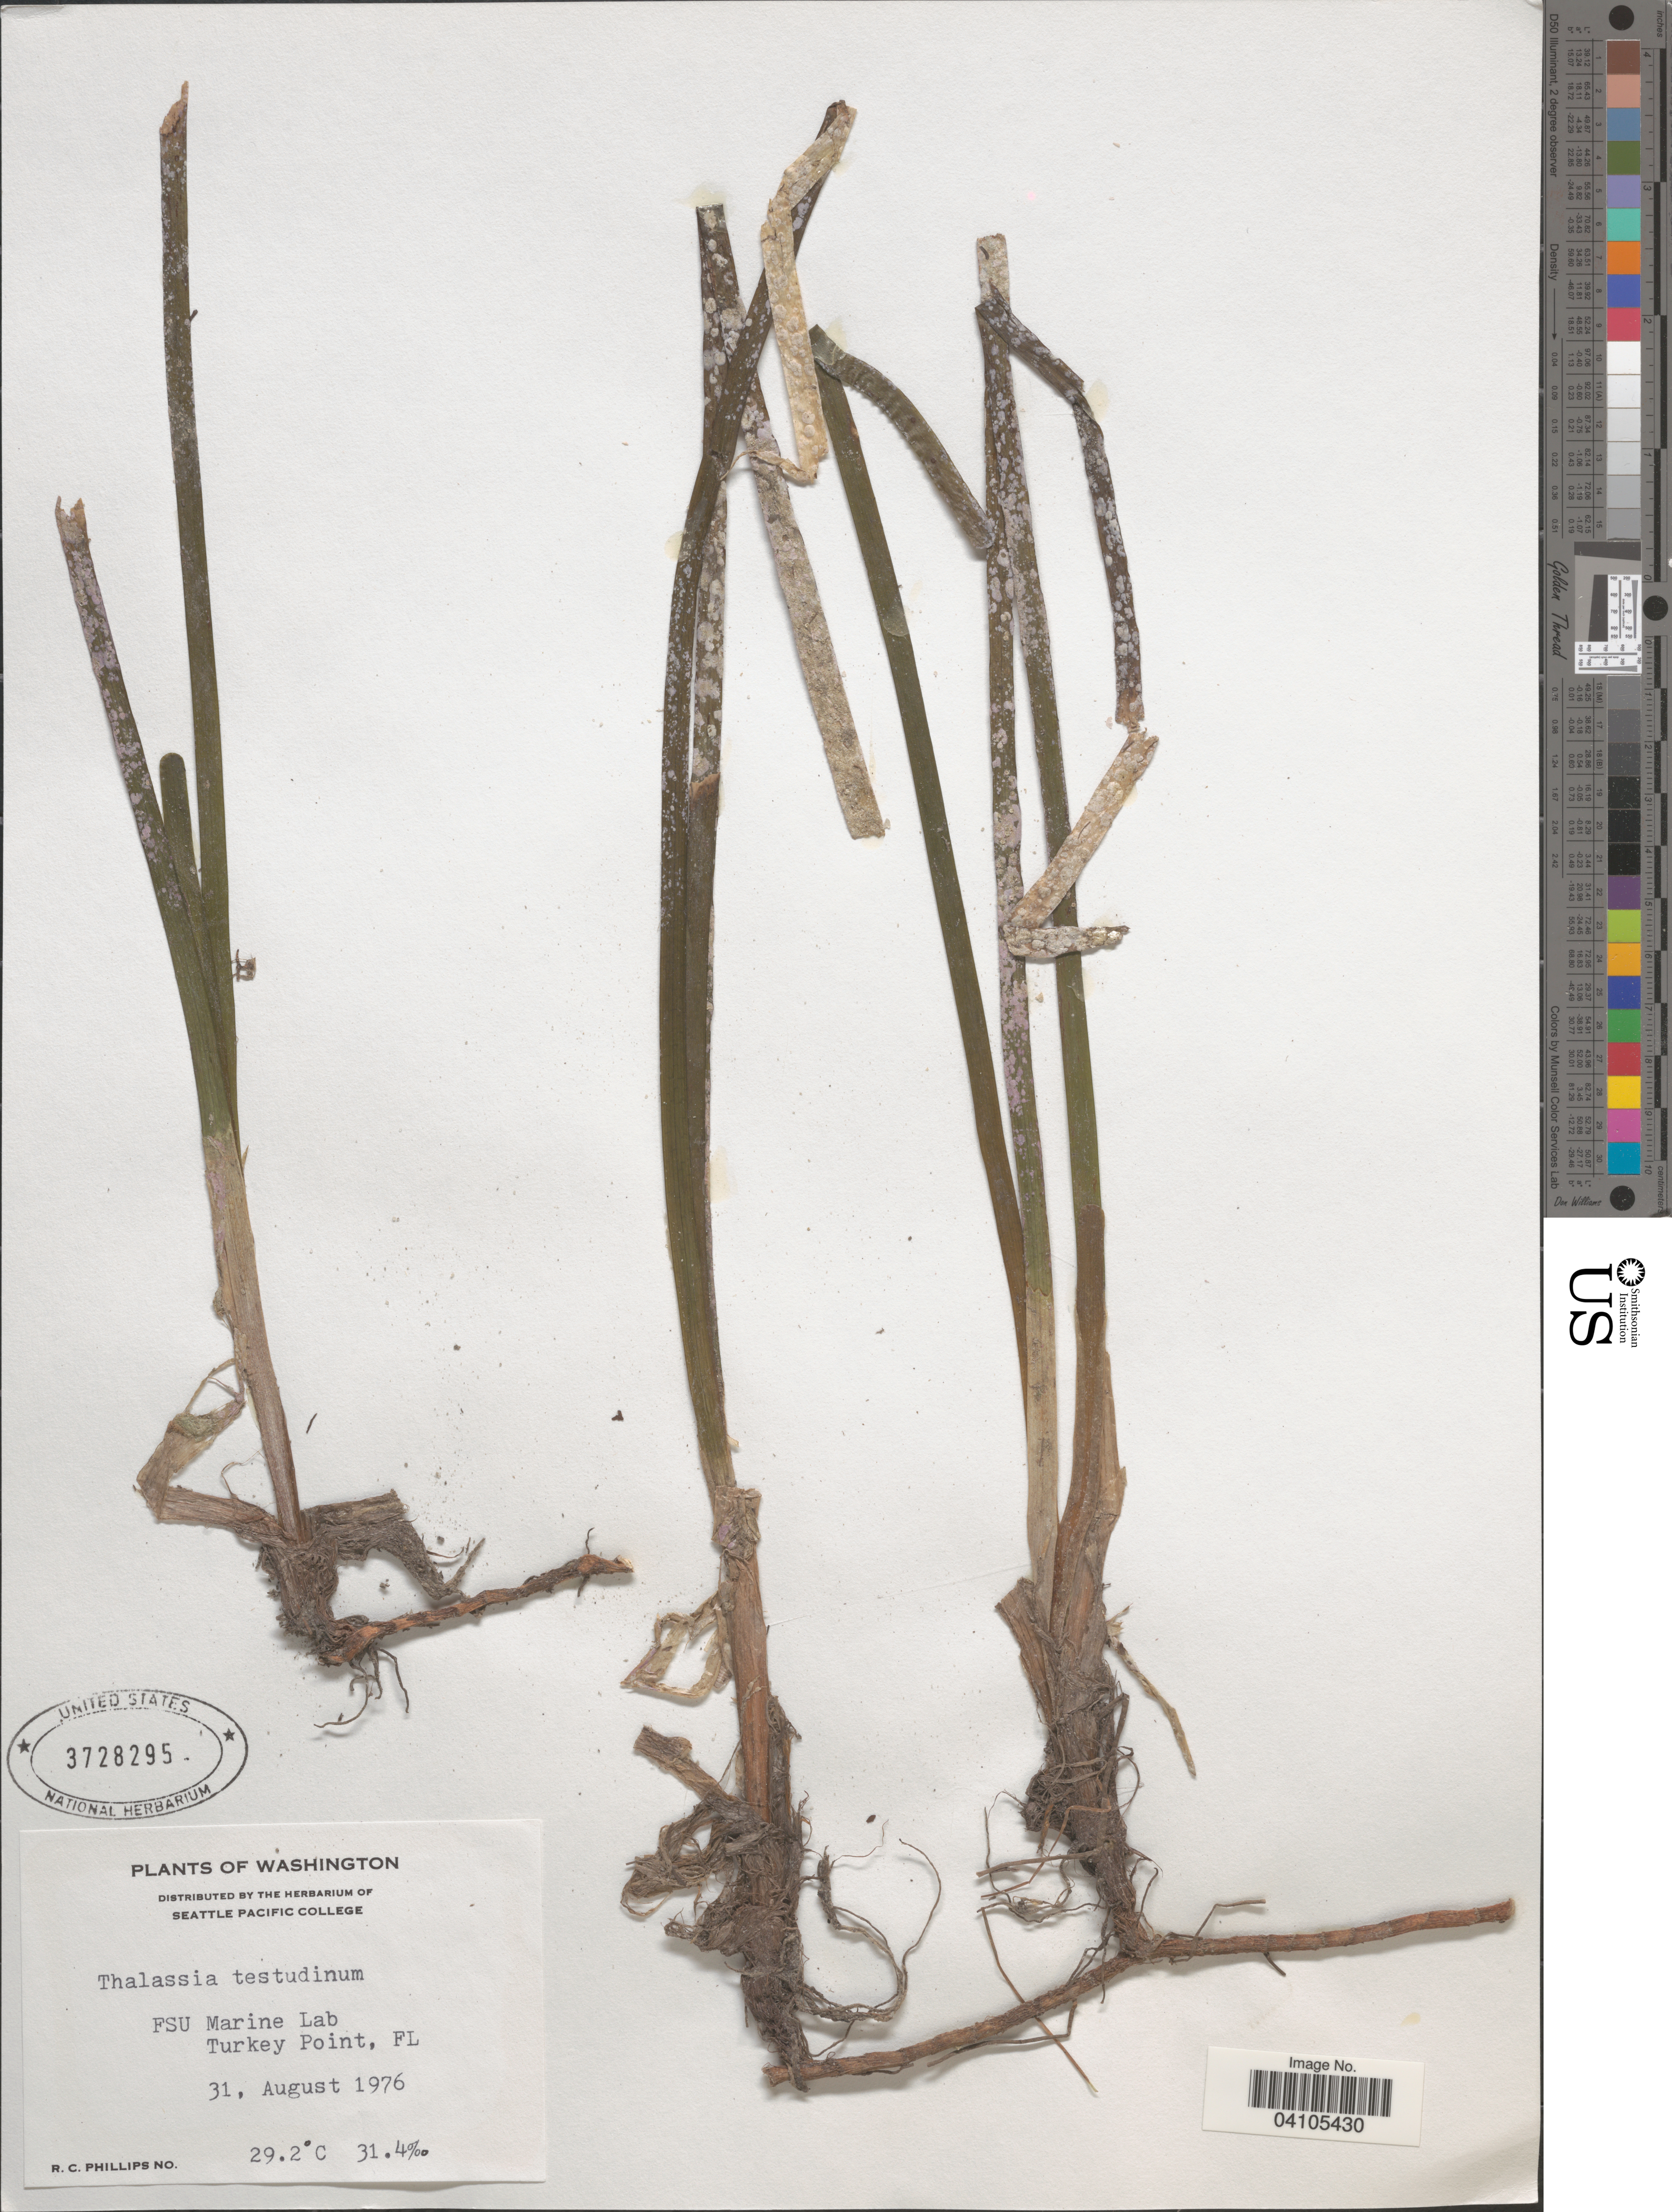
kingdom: Plantae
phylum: Tracheophyta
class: Liliopsida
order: Alismatales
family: Hydrocharitaceae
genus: Thalassia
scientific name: Thalassia testudinum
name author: Banks & Sol. ex K.D. Koenig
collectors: R. C. Phillips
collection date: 1976-08-31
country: United States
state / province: Florida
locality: FSU Marine Lab. Turkey Point.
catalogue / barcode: US 3728295